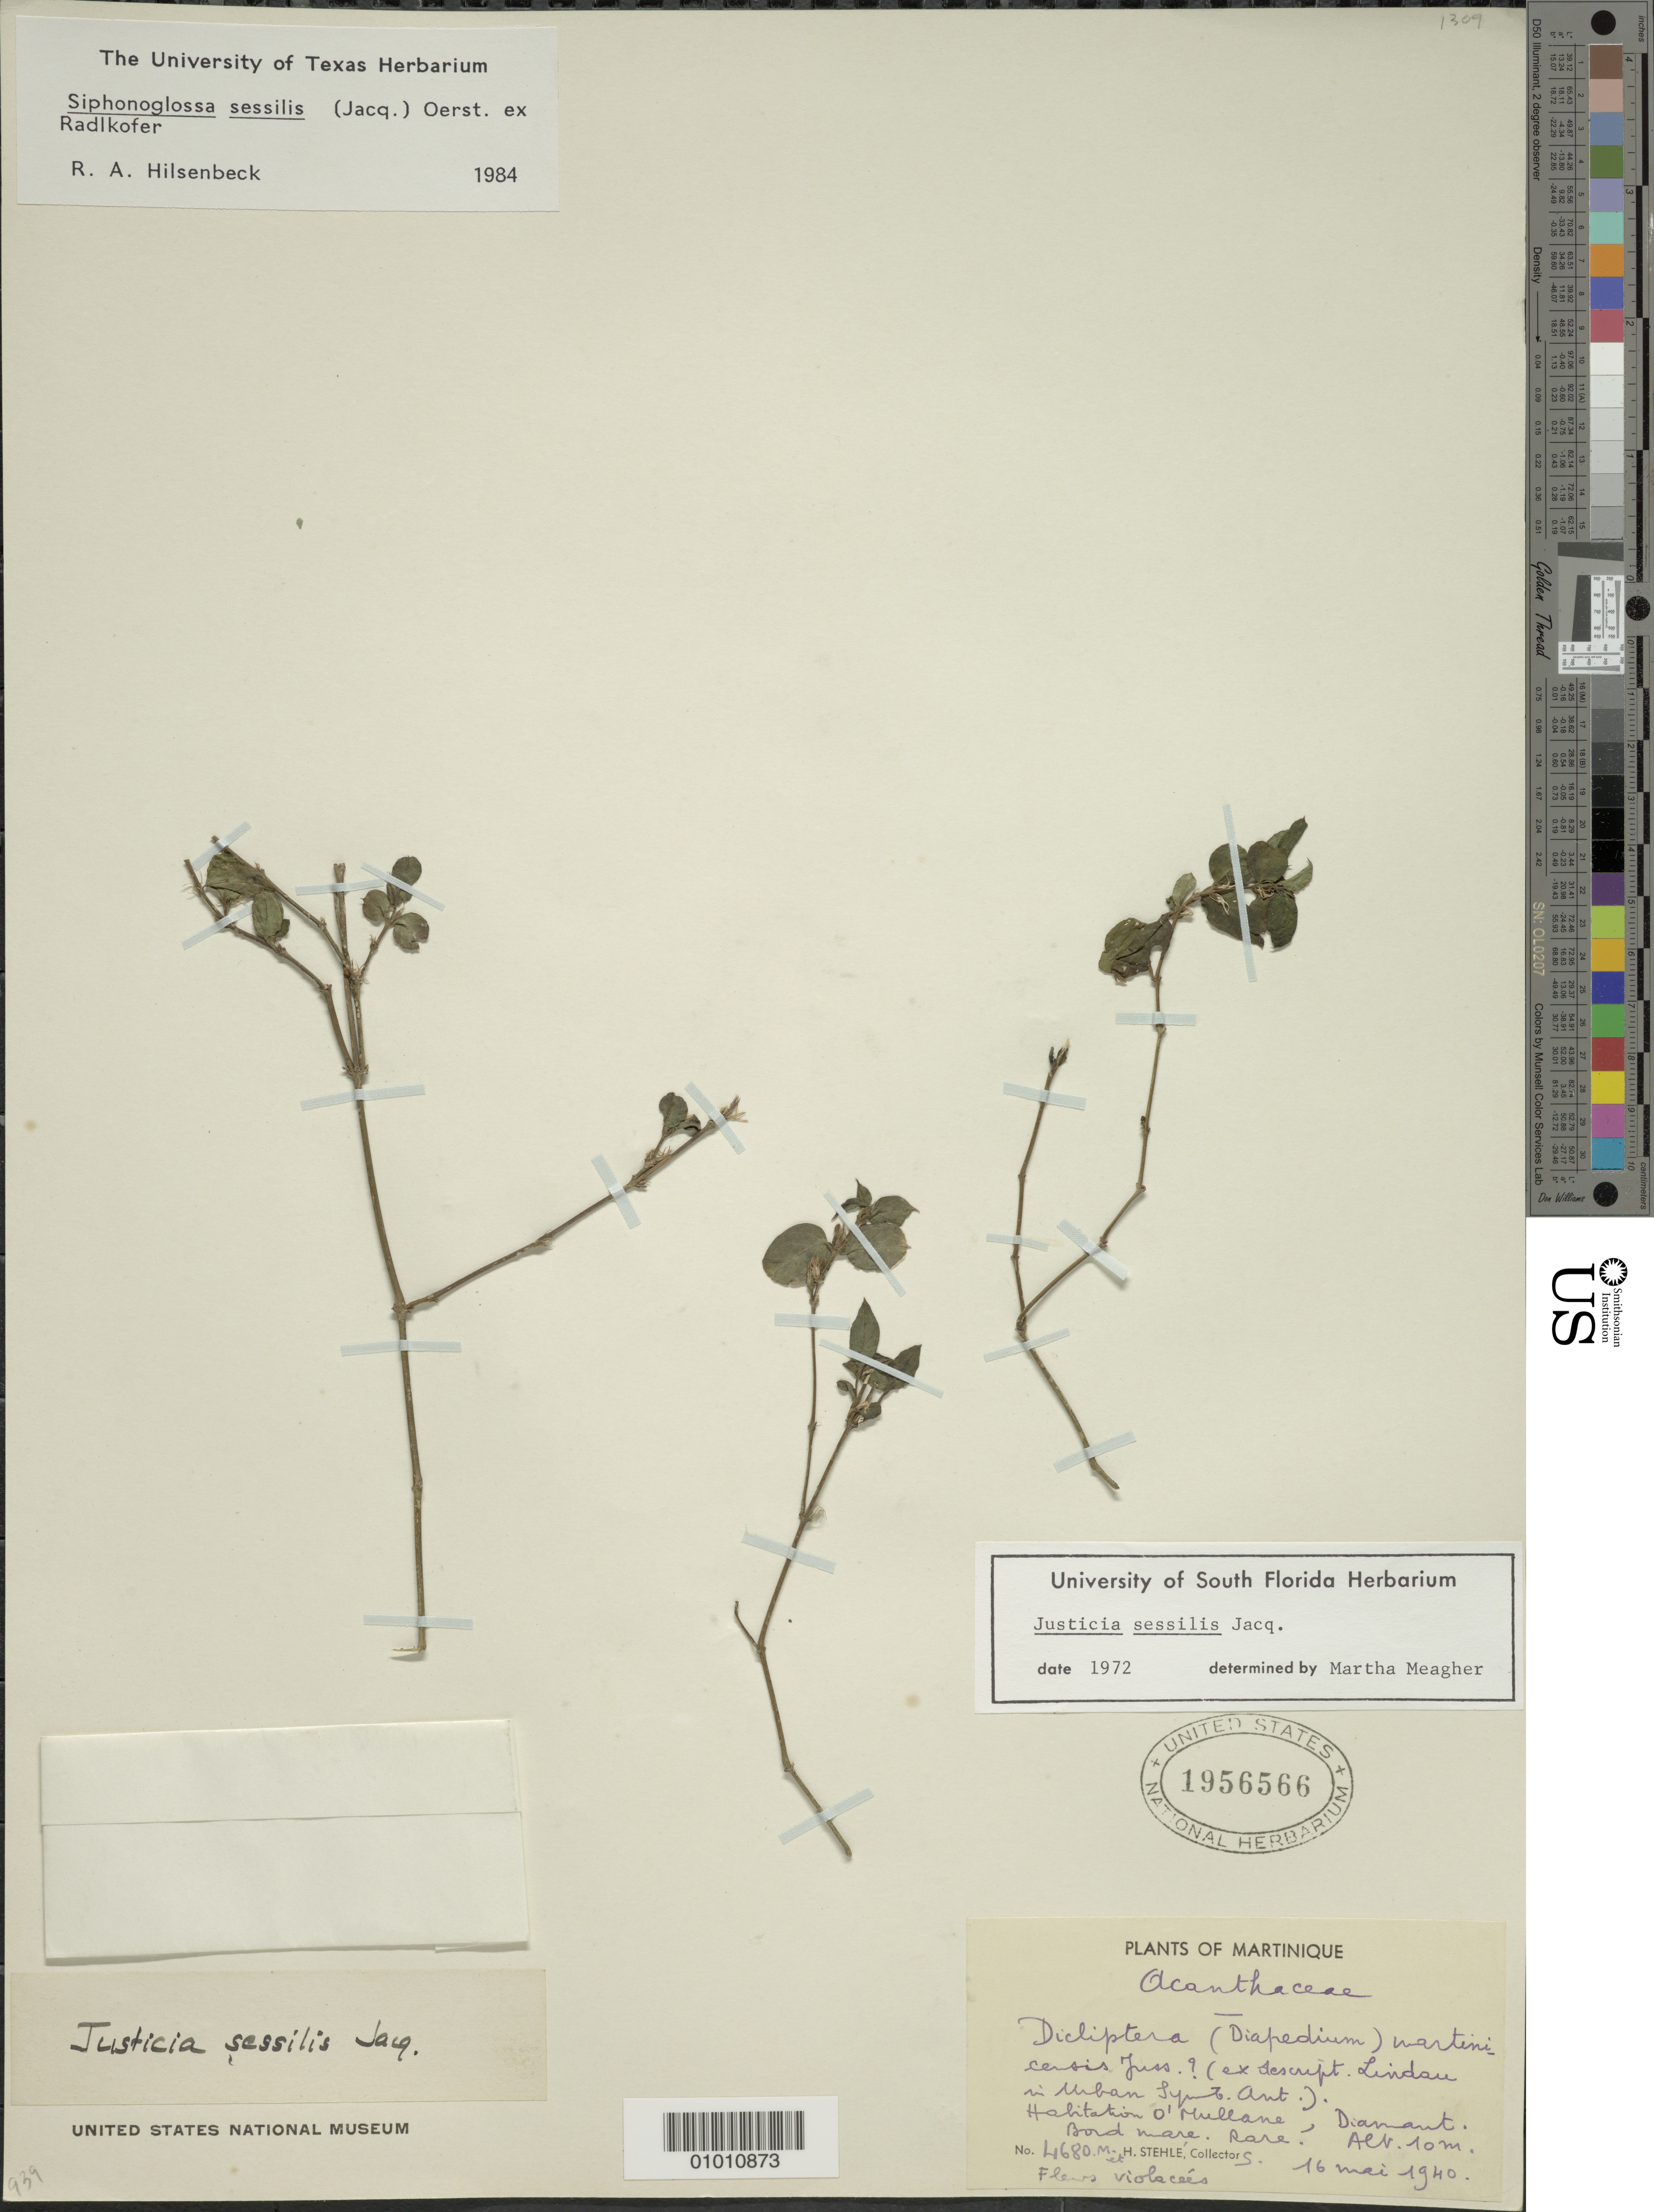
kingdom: Plantae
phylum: Tracheophyta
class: Magnoliopsida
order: Lamiales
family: Acanthaceae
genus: Siphonoglossa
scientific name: Siphonoglossa sessilis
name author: (Jacq.) D.N. Gibson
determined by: Hilsenbeck, R. A.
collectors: H. Stehlé & M. Stehlé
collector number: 4680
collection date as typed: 16 May 1940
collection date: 1940-05-16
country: Martinique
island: Martinique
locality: Habitation O'Mullane, Diamant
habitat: Bord mare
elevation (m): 10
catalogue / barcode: US 1956566